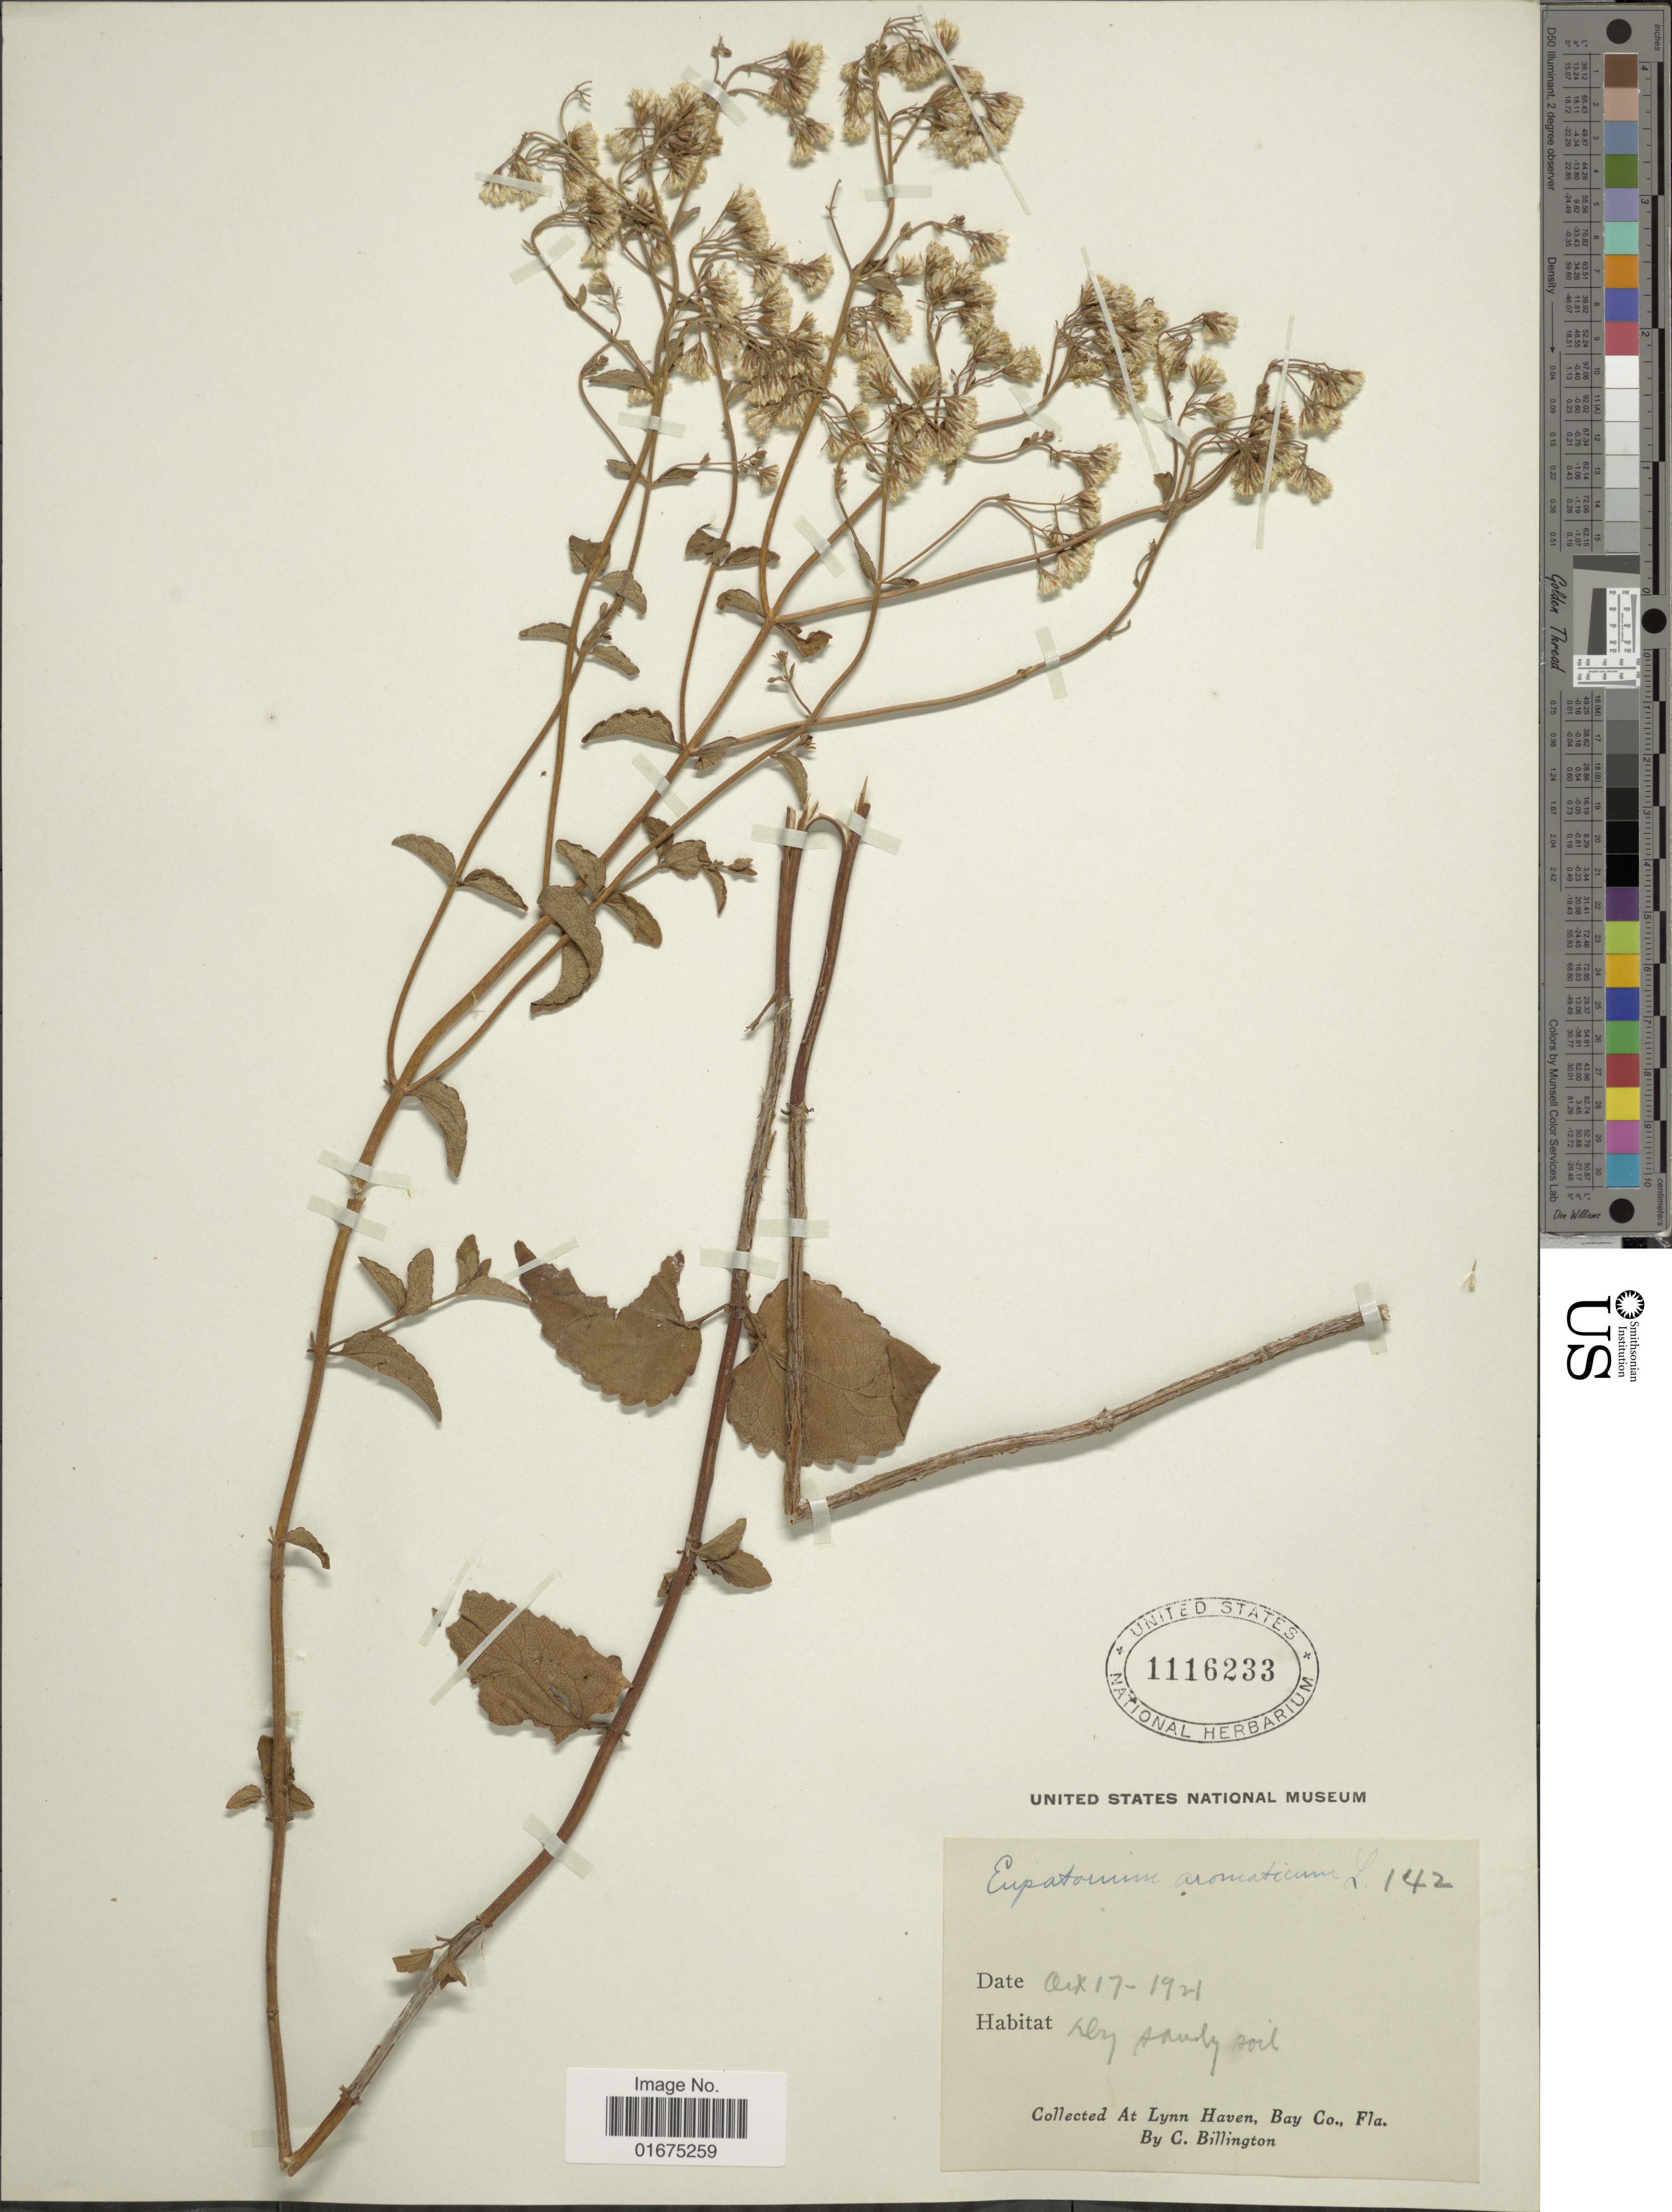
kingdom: Plantae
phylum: Tracheophyta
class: Magnoliopsida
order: Asterales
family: Asteraceae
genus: Ageratina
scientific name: Ageratina aromatica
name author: (L.) Spach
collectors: C. Billington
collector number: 142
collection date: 1921-08-17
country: United States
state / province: Florida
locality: Lynn Haven, Bay Co.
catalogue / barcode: US 1116233